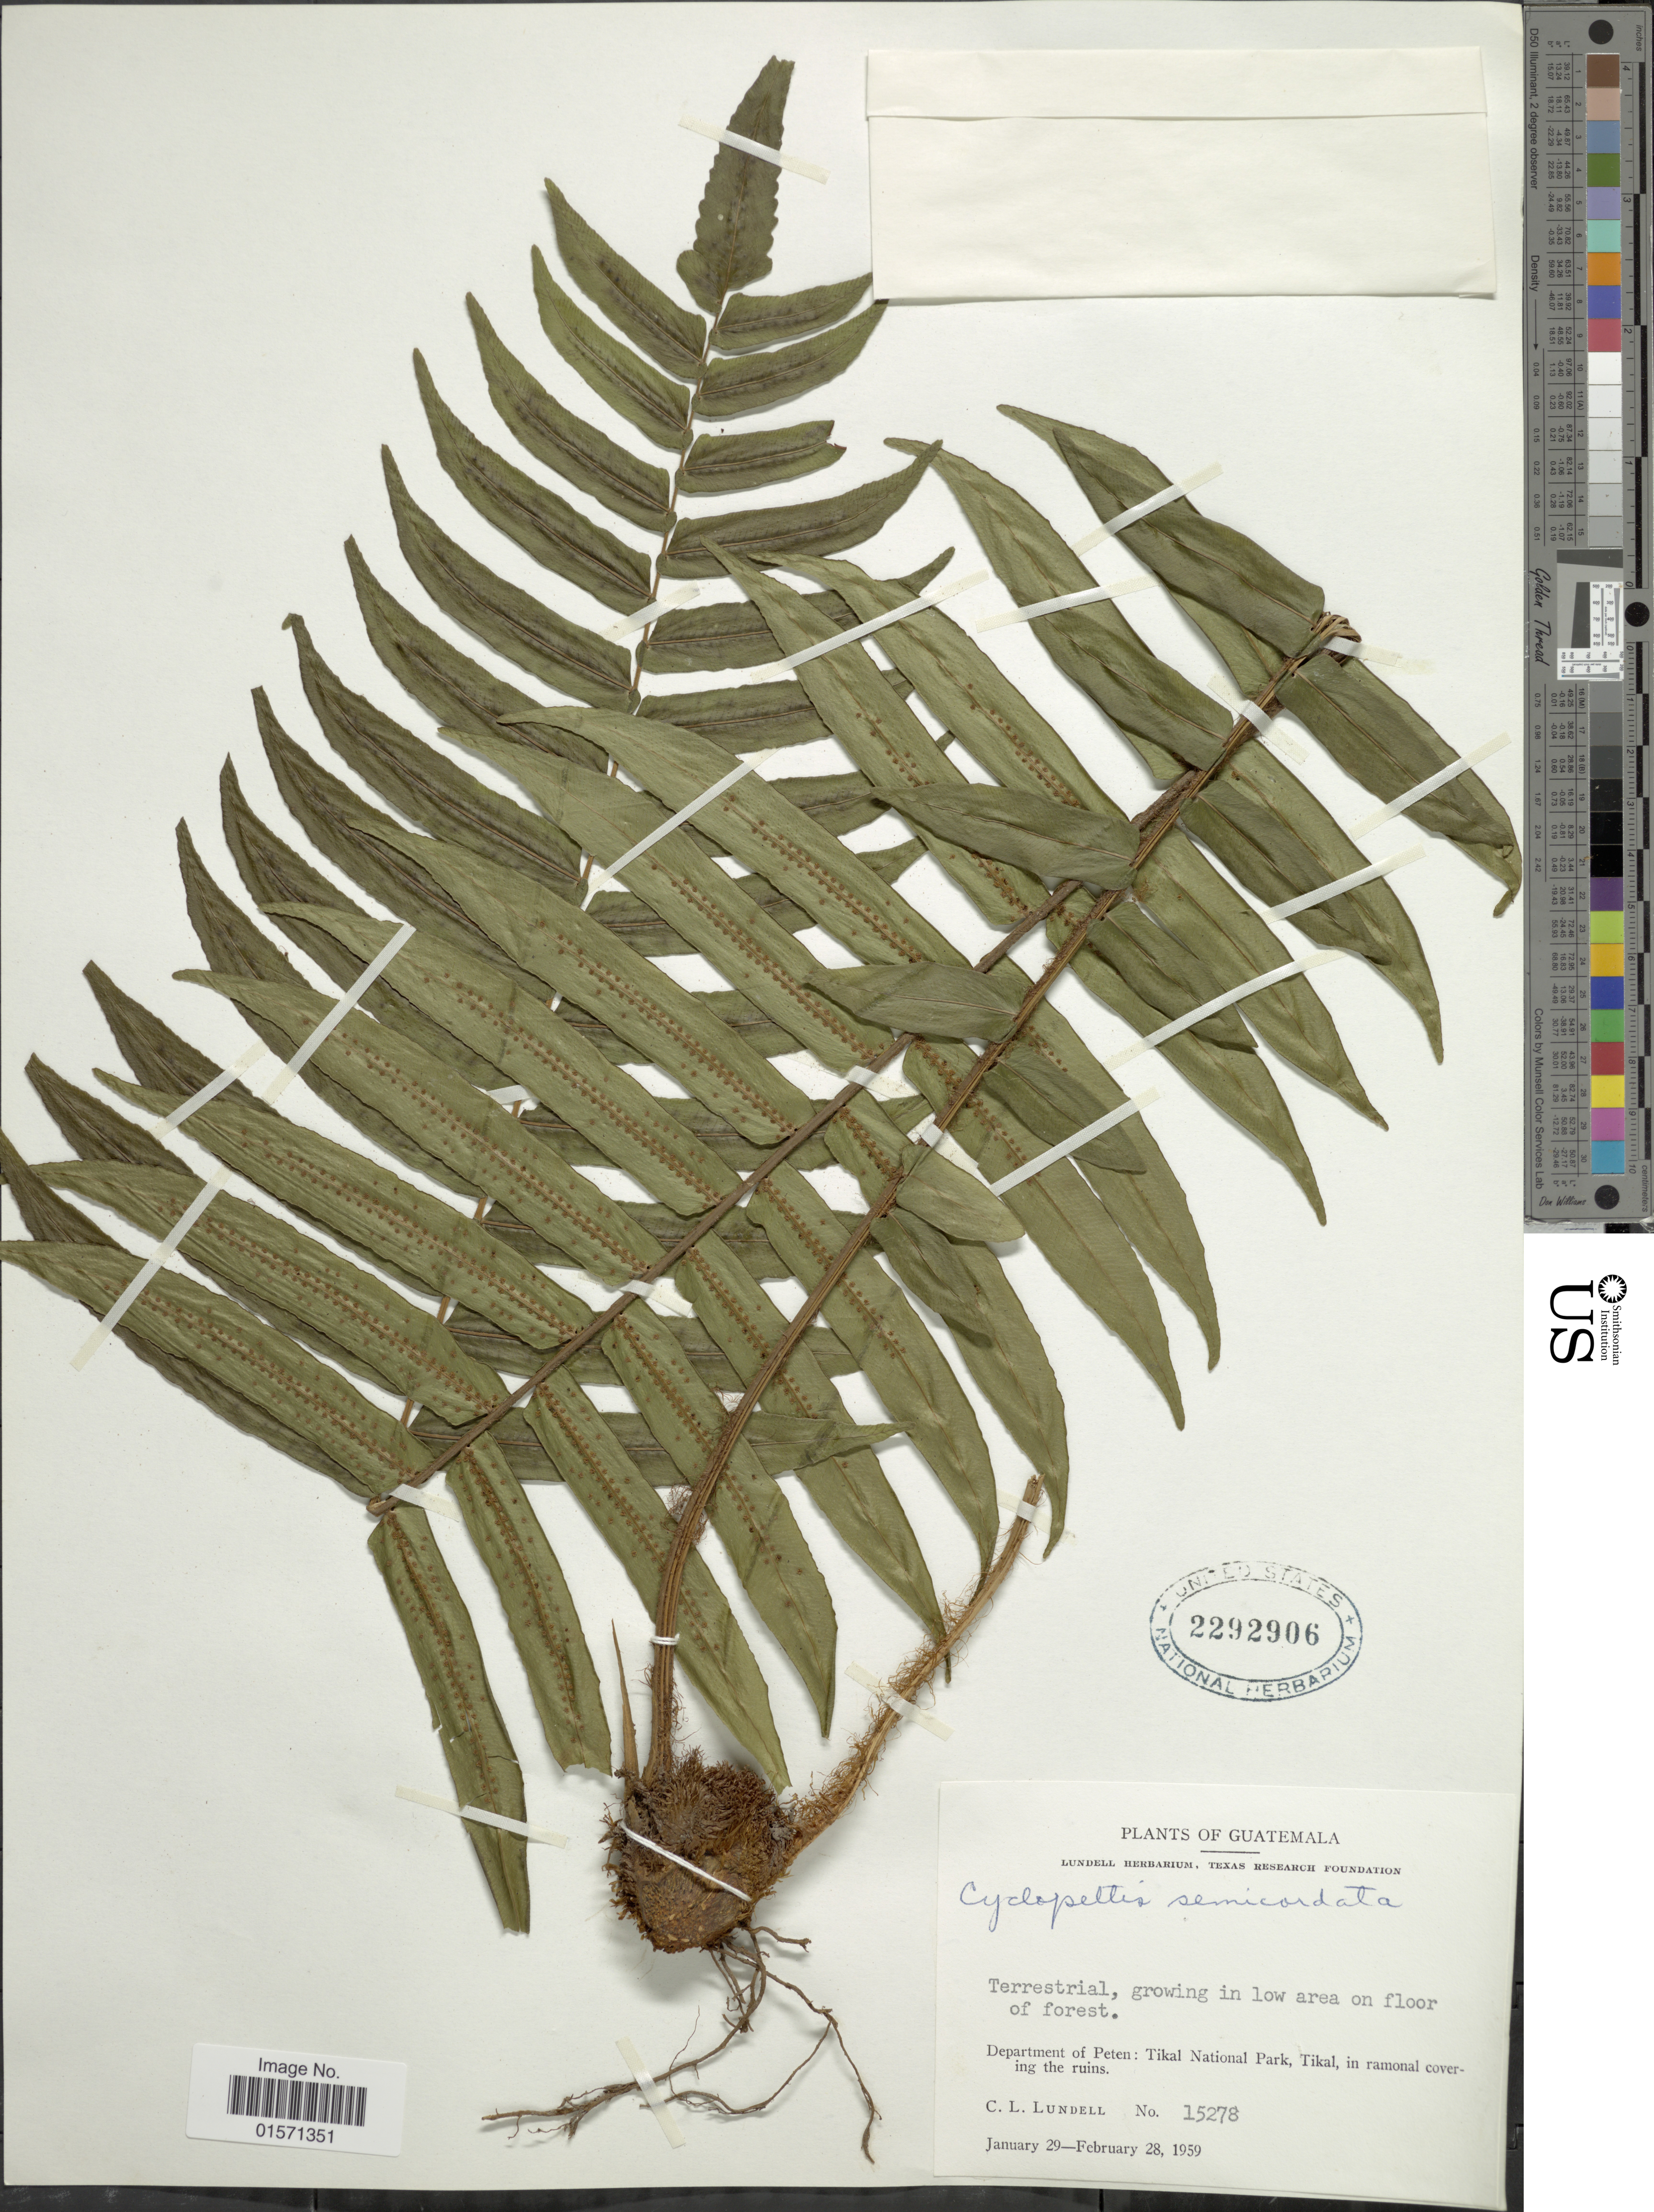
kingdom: Plantae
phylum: Tracheophyta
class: Polypodiopsida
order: Polypodiales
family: Lomariopsidaceae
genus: Cyclopeltis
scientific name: Cyclopeltis semicordata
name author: (Sw.) J. Sm.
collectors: C. L. Lundell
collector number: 15278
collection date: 1959-01-29/1959-02-28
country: Guatemala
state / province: El Petén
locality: Department of Peten: Tikal National Park, Tikal, in ramonal covering the ruins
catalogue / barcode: US 2292906